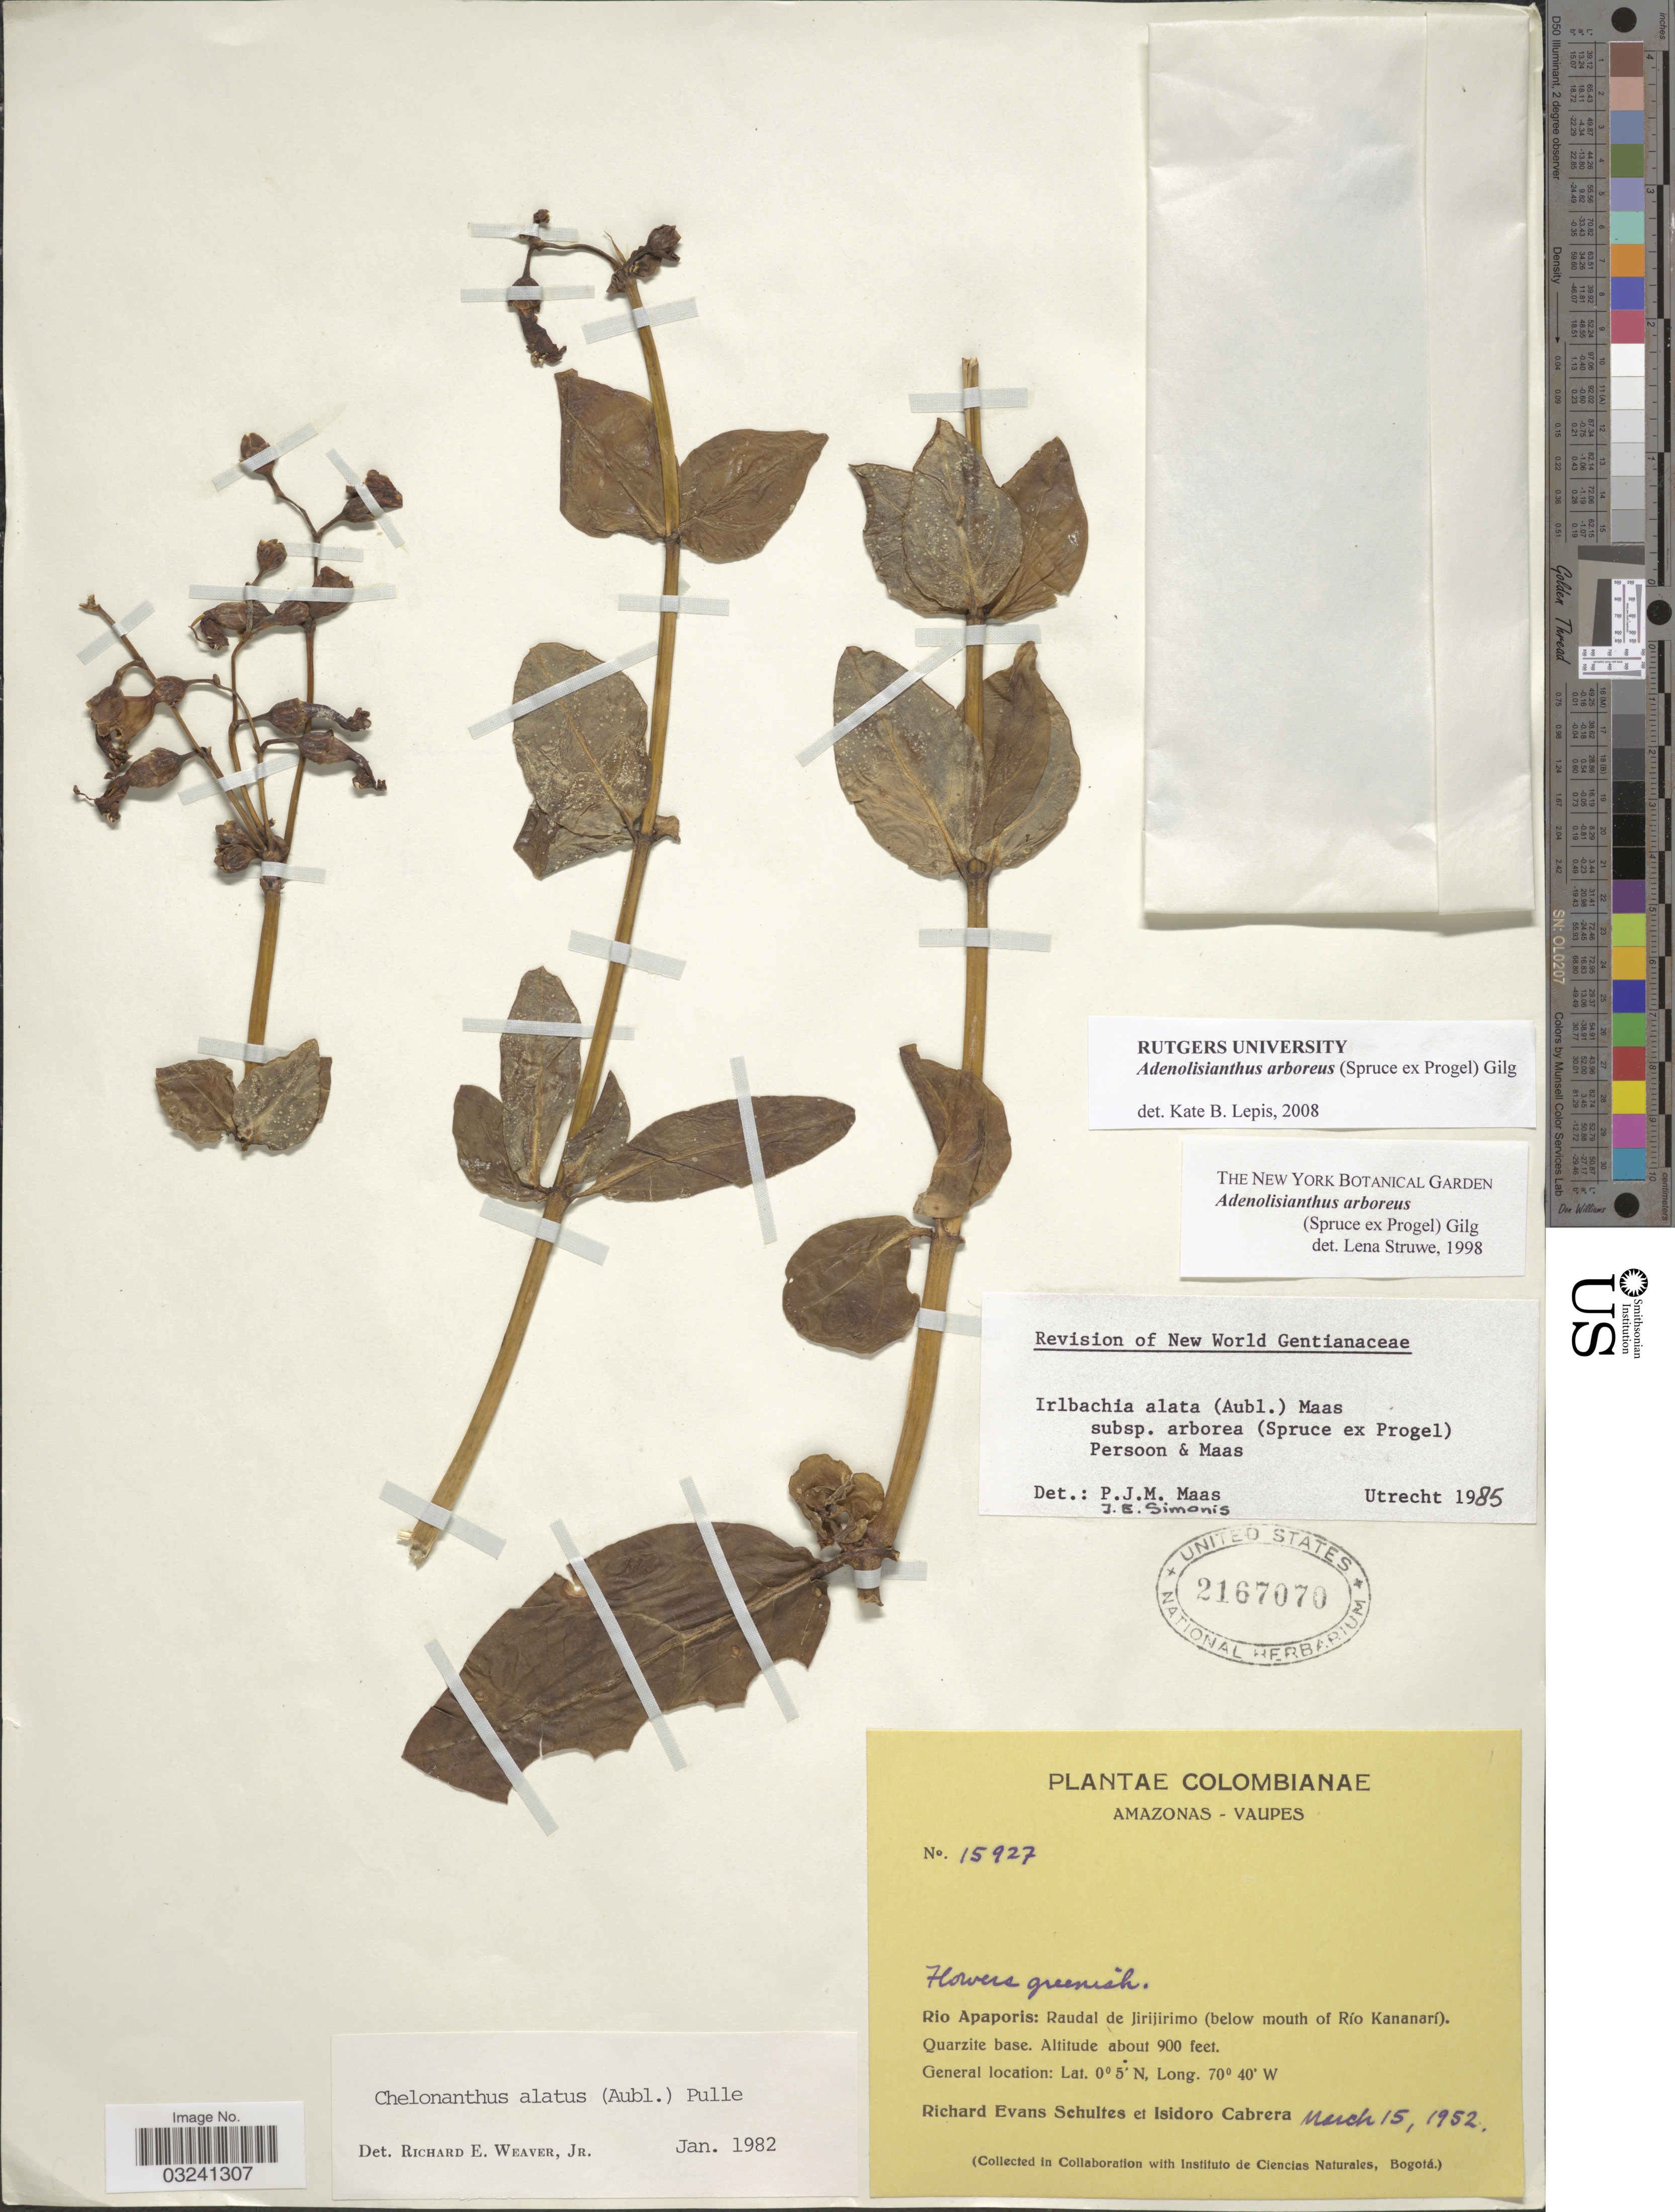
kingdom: Plantae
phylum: Tracheophyta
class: Magnoliopsida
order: Gentianales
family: Gentianaceae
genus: Adenolisianthus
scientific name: Adenolisianthus arboreus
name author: (Spruce ex Progel) Gilg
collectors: R. E. Schultes & I. Cabrera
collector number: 15927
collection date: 1952-03-15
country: Colombia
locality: Amazonas - Vaupes. Rio Apaporis: Raudal de Jirijirimo (below mouth of Río Kananarí). Quarzite base.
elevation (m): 274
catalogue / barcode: US 2167070